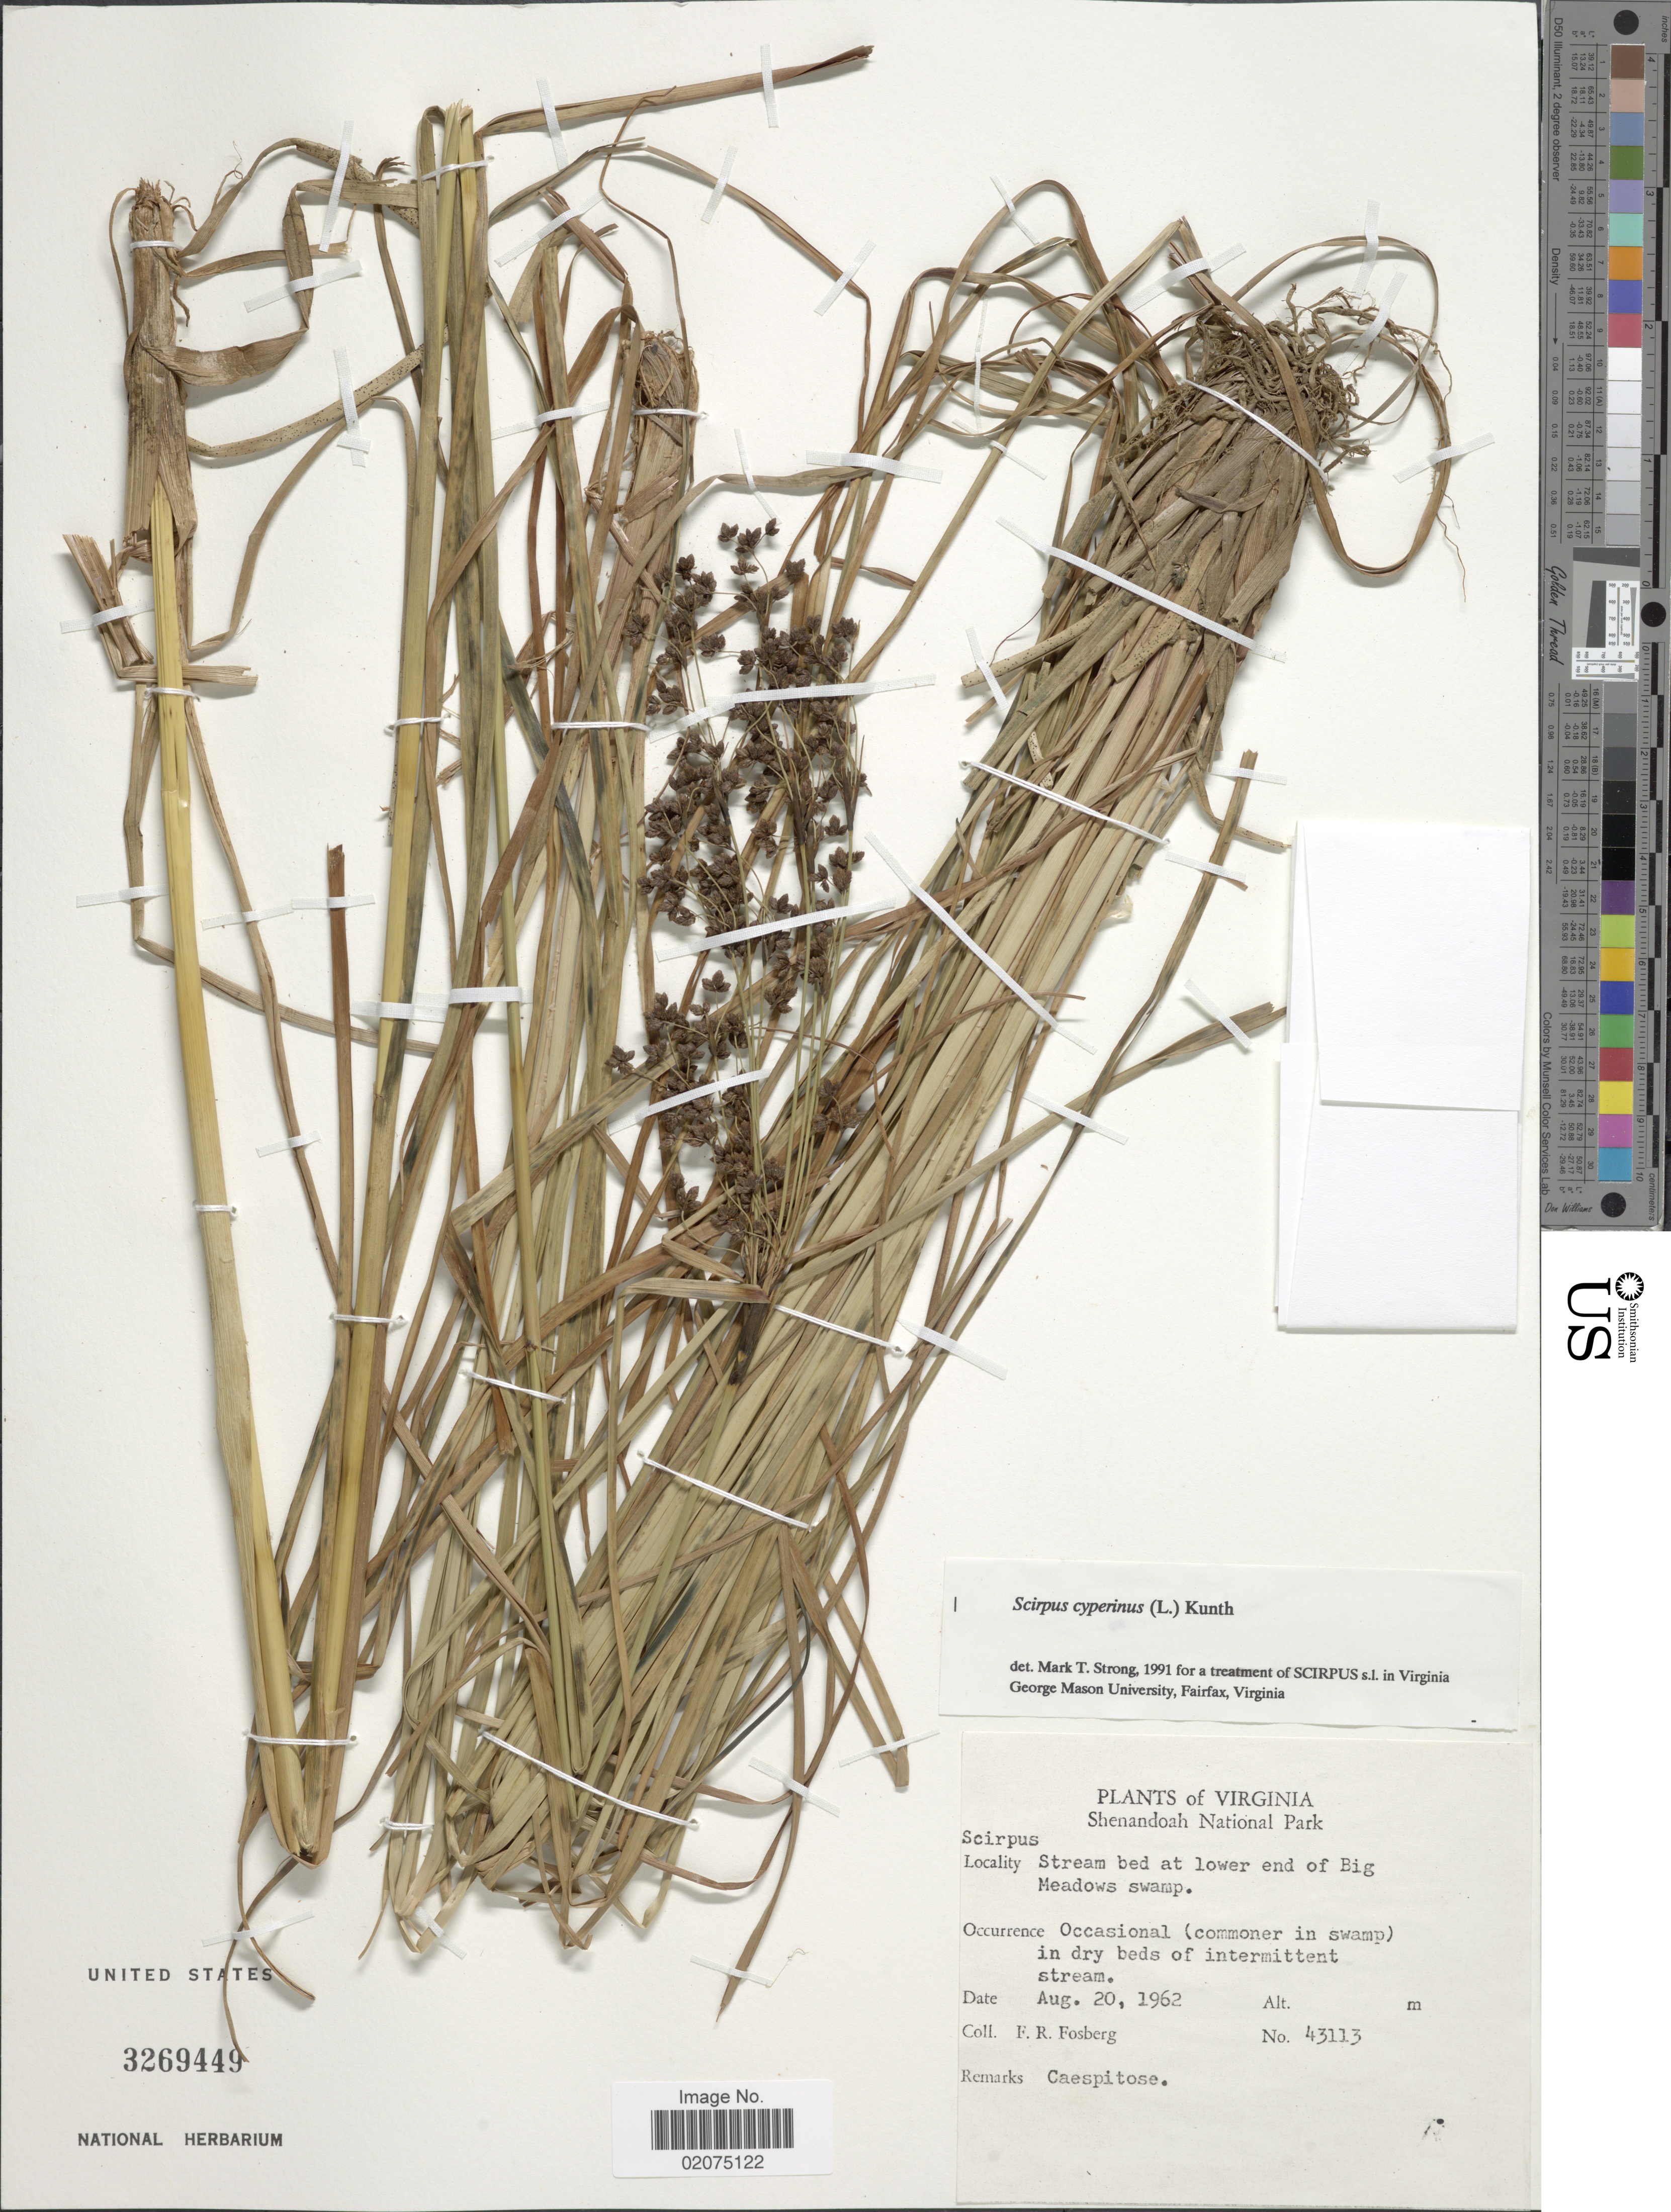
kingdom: Plantae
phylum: Tracheophyta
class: Liliopsida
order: Poales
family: Cyperaceae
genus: Scirpus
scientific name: Scirpus cyperinus (L.) Kunth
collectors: F. R. Fosberg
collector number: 43113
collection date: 1962-08-20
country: United States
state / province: Virginia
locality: Shenandoah National Park, lower end of Big Meadows Swamp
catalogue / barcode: US 3269449